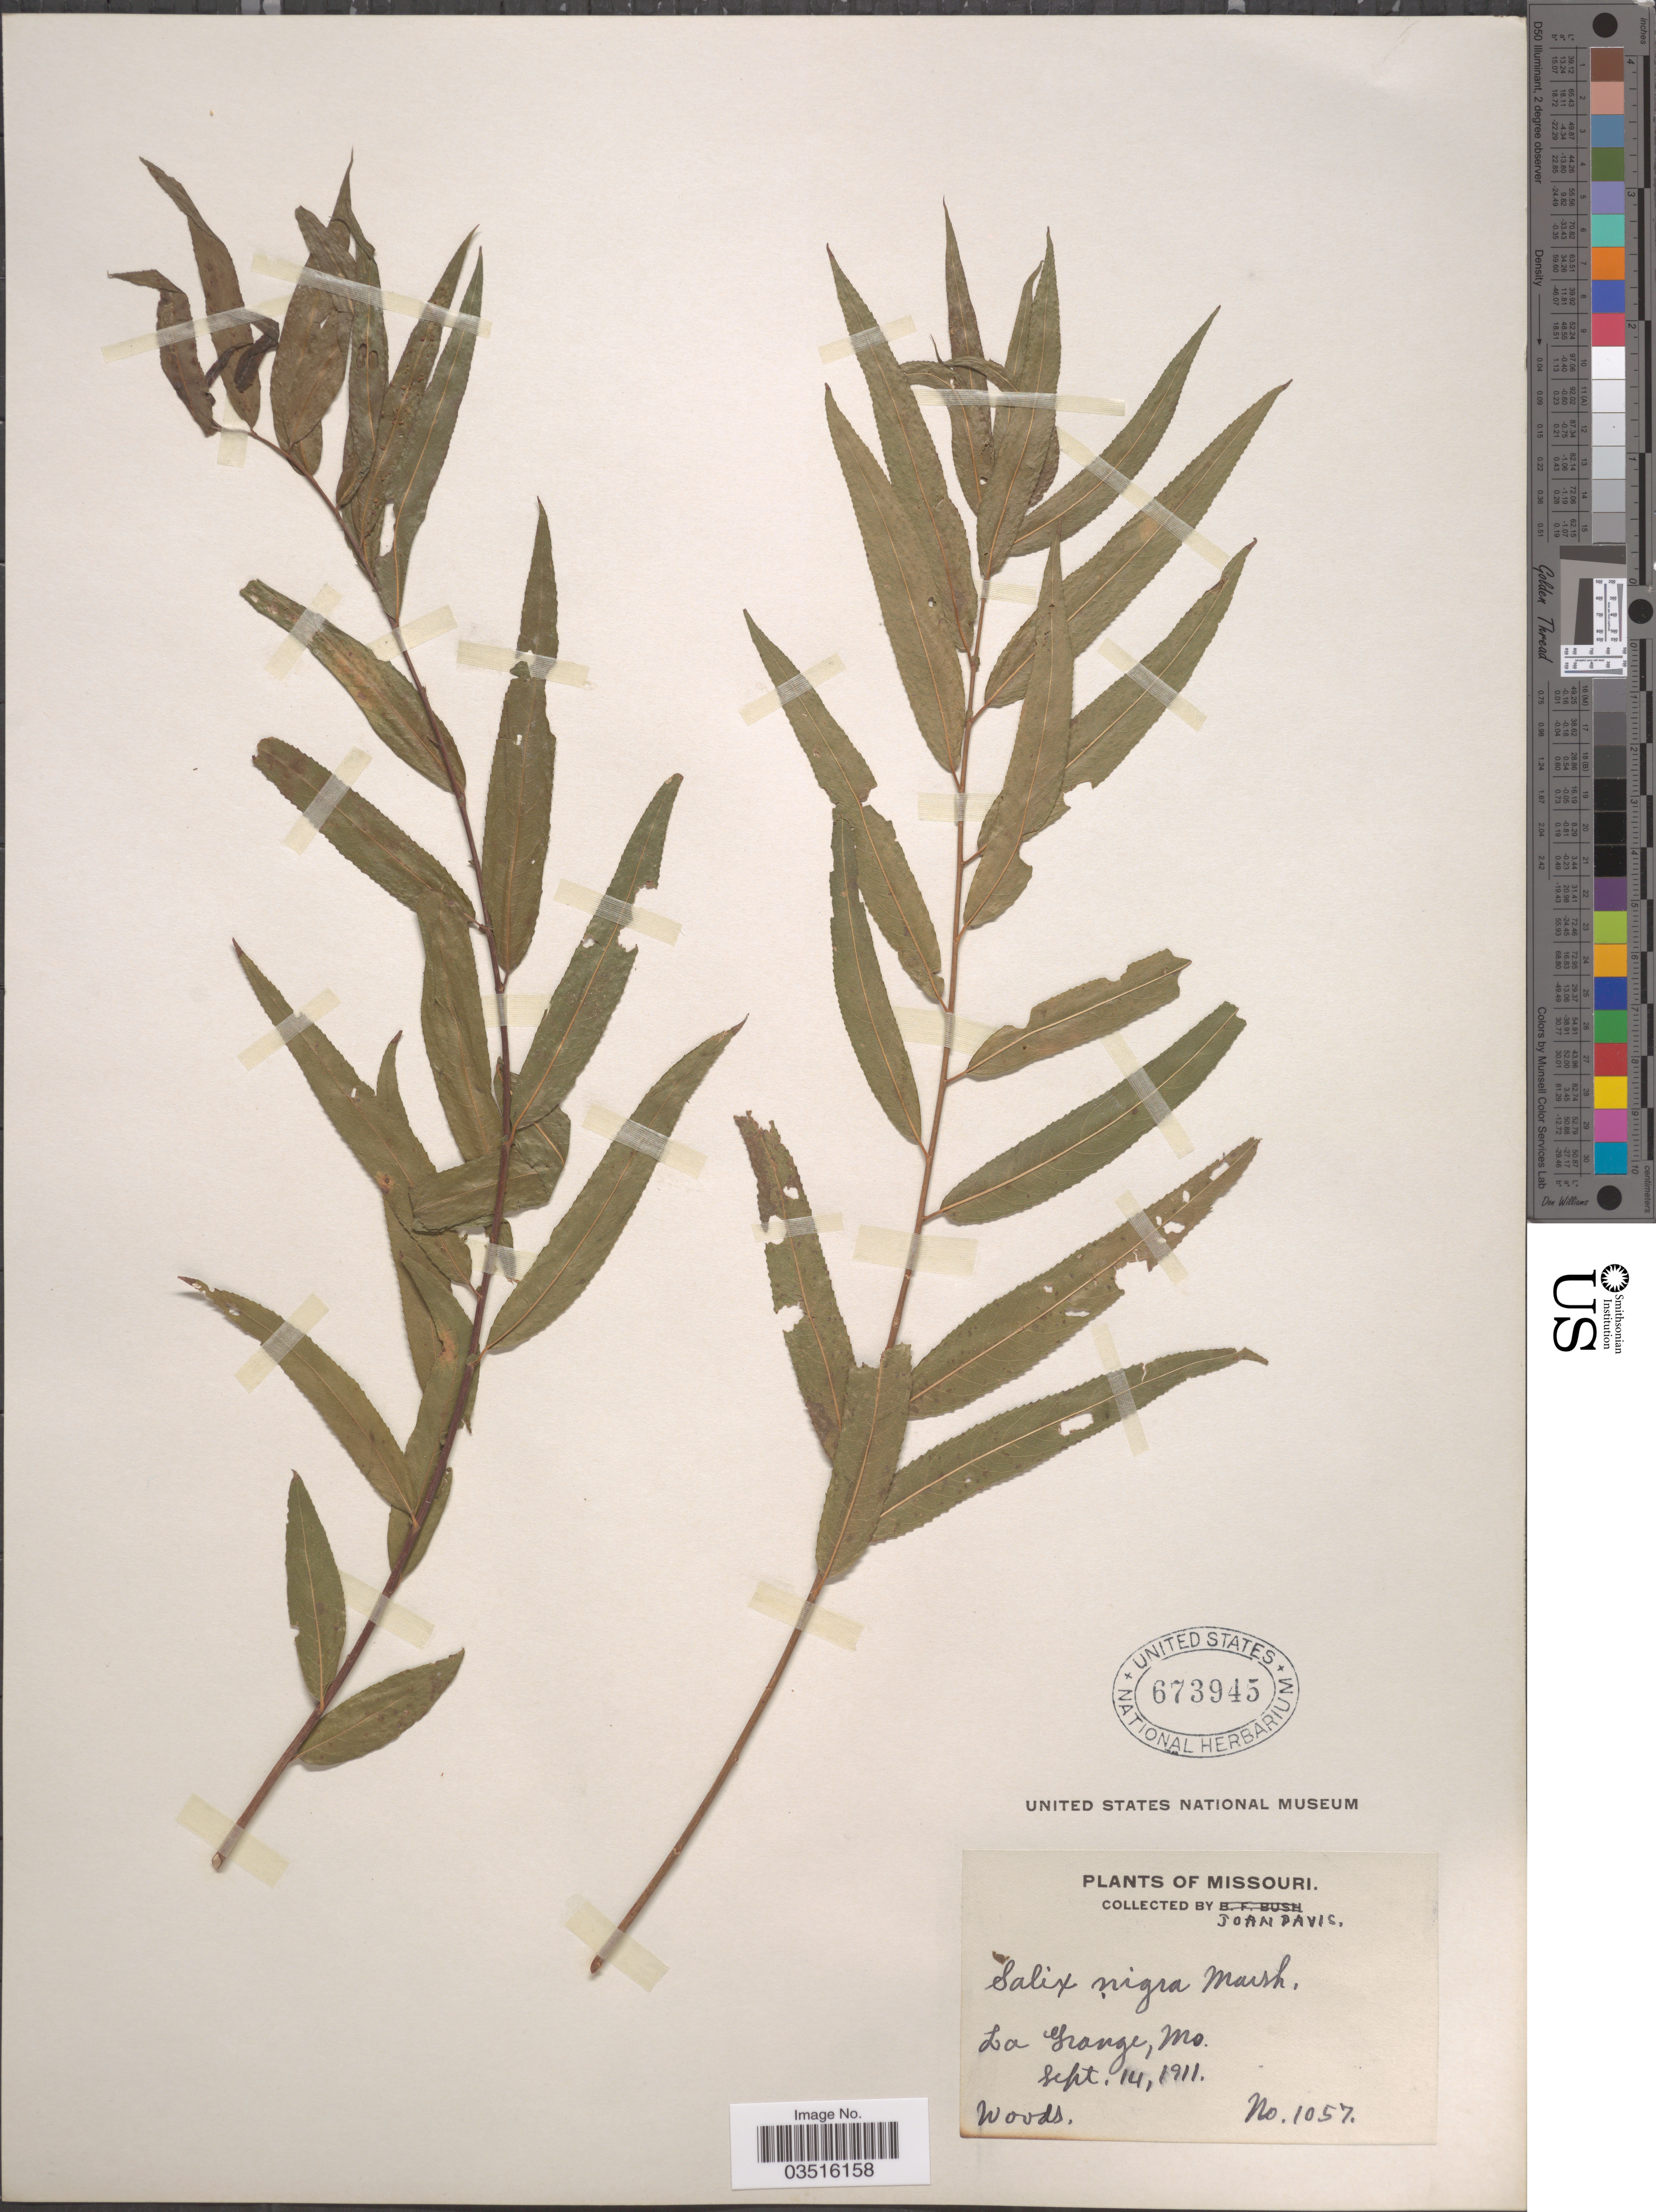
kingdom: Plantae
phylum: Tracheophyta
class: Magnoliopsida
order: Malpighiales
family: Salicaceae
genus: Salix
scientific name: Salix nigra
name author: Marshall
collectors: J. Davis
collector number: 1057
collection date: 1911-09-14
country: United States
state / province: Missouri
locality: La Grange.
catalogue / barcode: US 673945